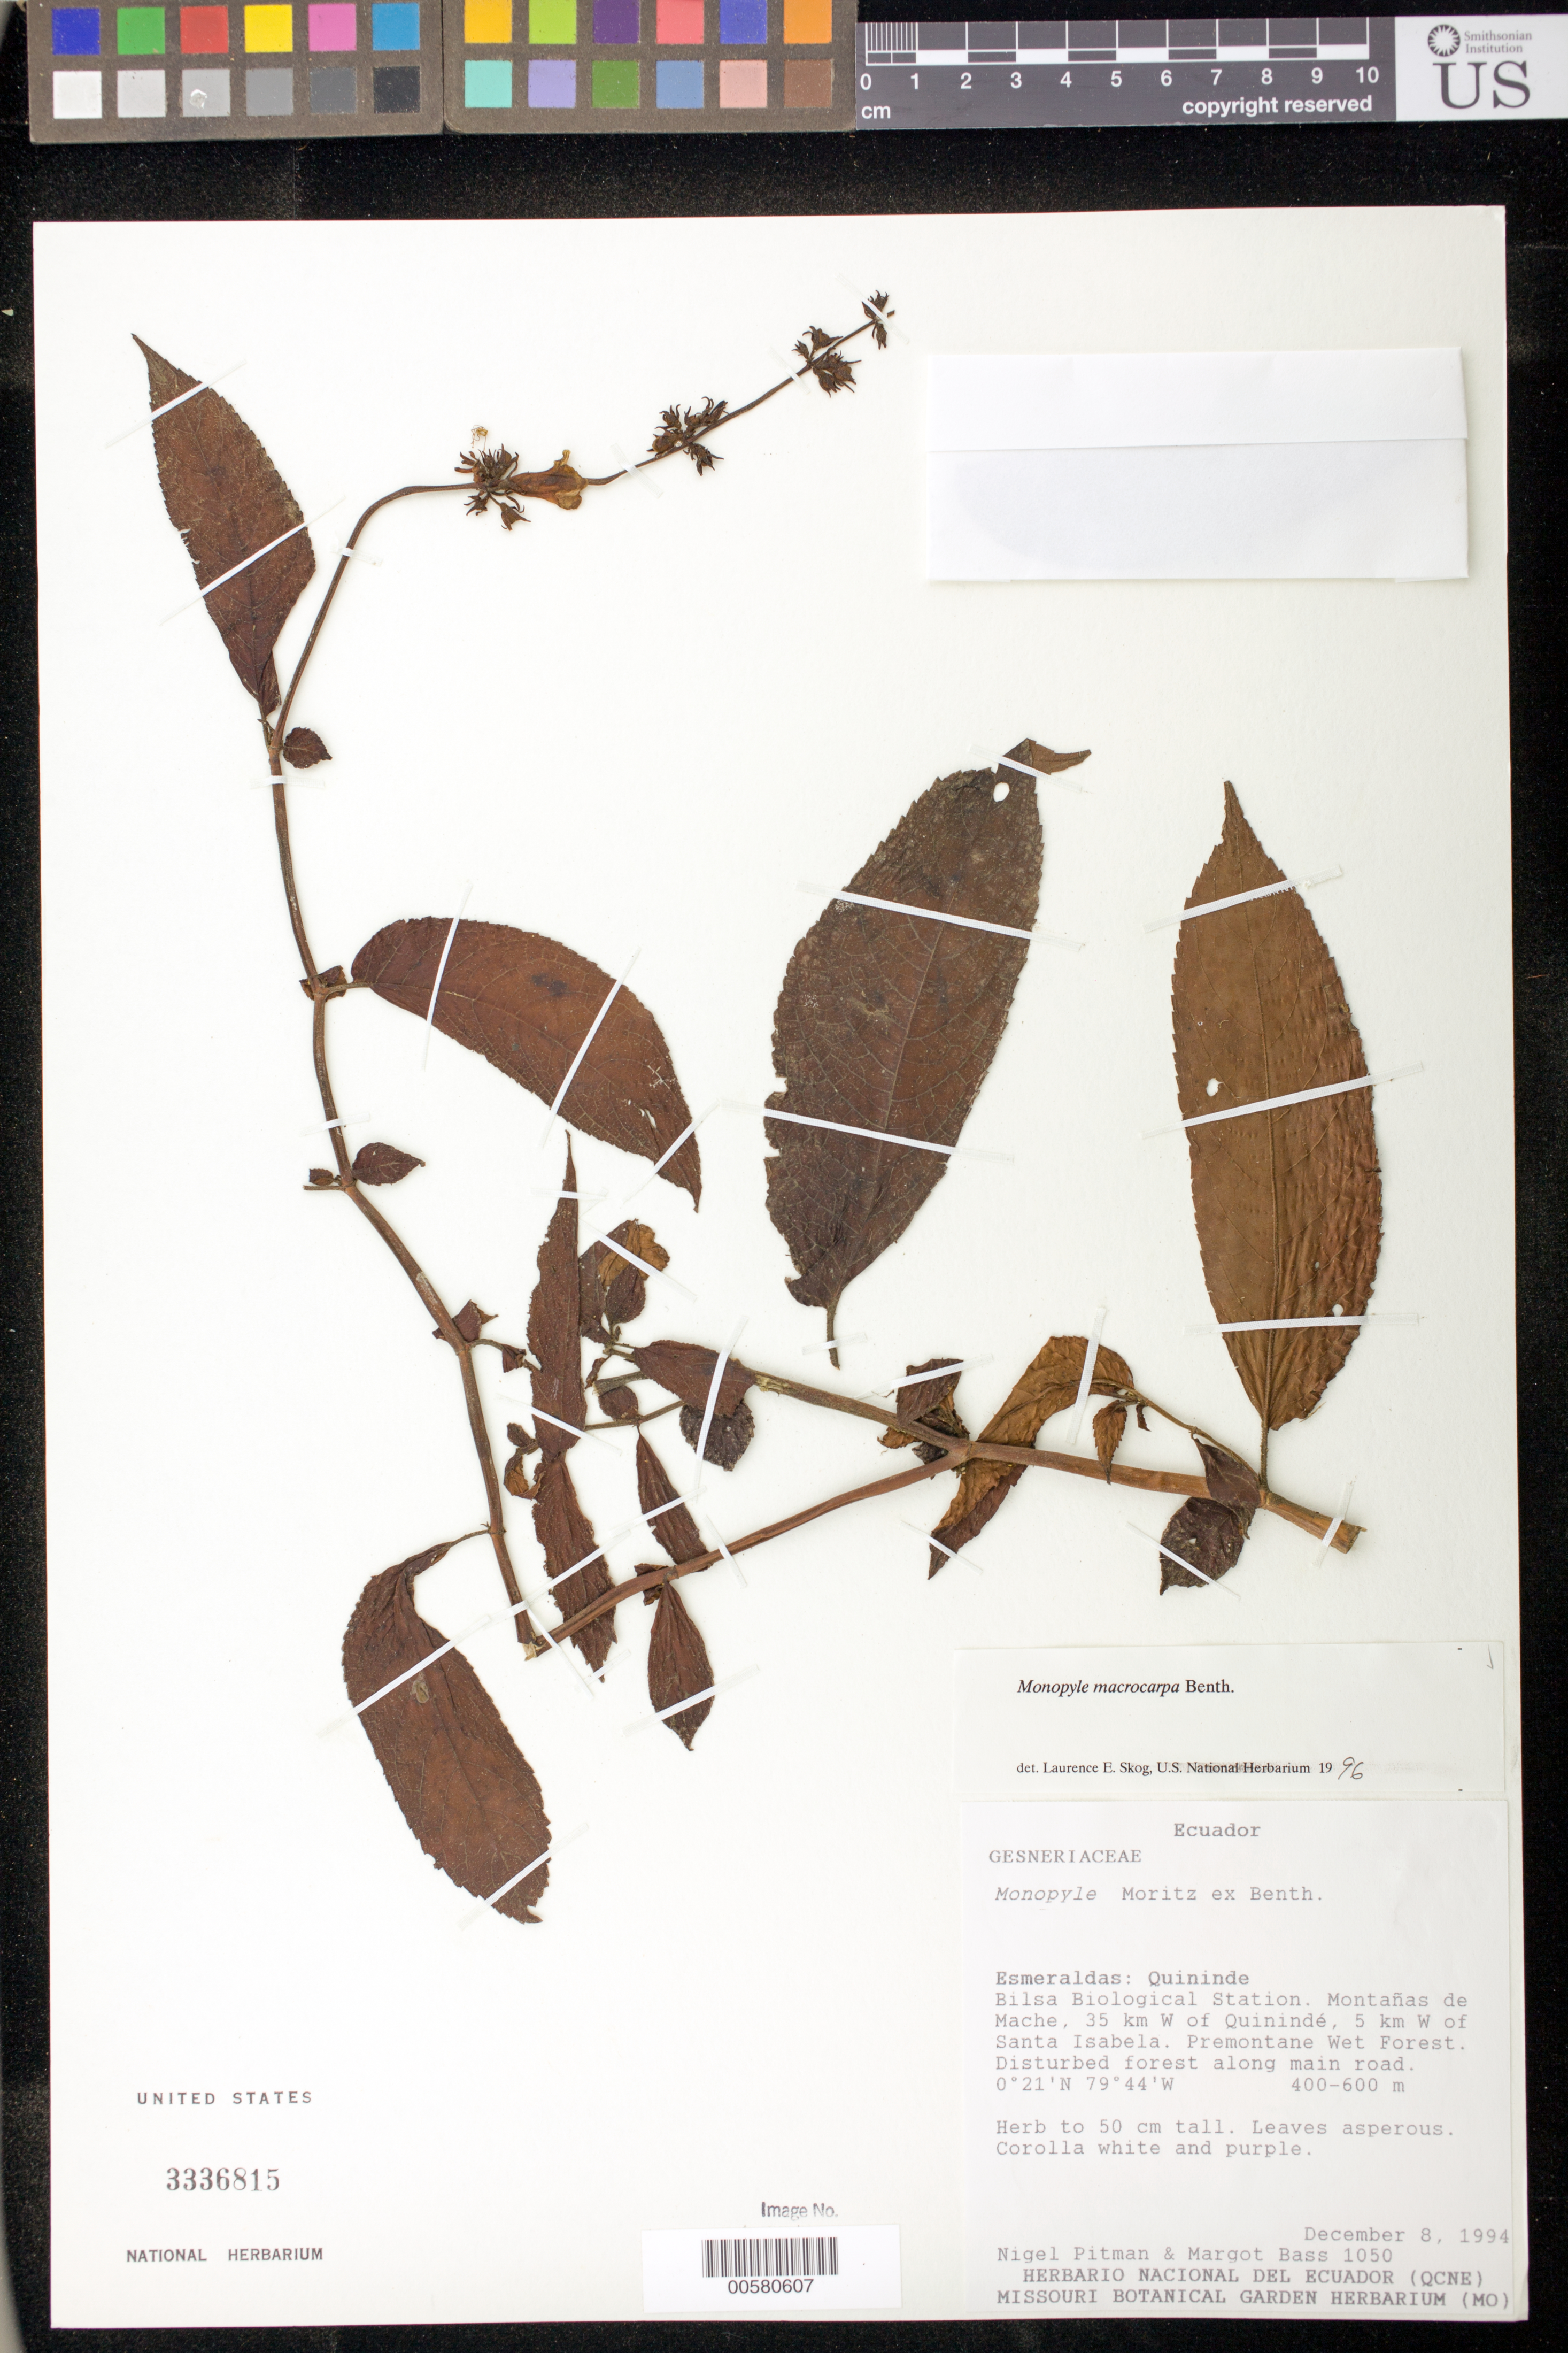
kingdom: Plantae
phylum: Tracheophyta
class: Magnoliopsida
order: Lamiales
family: Gesneriaceae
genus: Monopyle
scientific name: Monopyle macrocarpa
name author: Benth.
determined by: Skog, Laurence E.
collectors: N. Pitman & M. Bass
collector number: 1050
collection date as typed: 08 Dec 1994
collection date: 1994-12-08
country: Ecuador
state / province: Esmeraldas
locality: Quininde, Bilsa Biological Reserve, Montañas de Mache, 35 km W of Quinindé, 5 km W of Santa Isabela; along main road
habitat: Premontane wet forest; disturbed forest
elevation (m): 400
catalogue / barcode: US 3336815